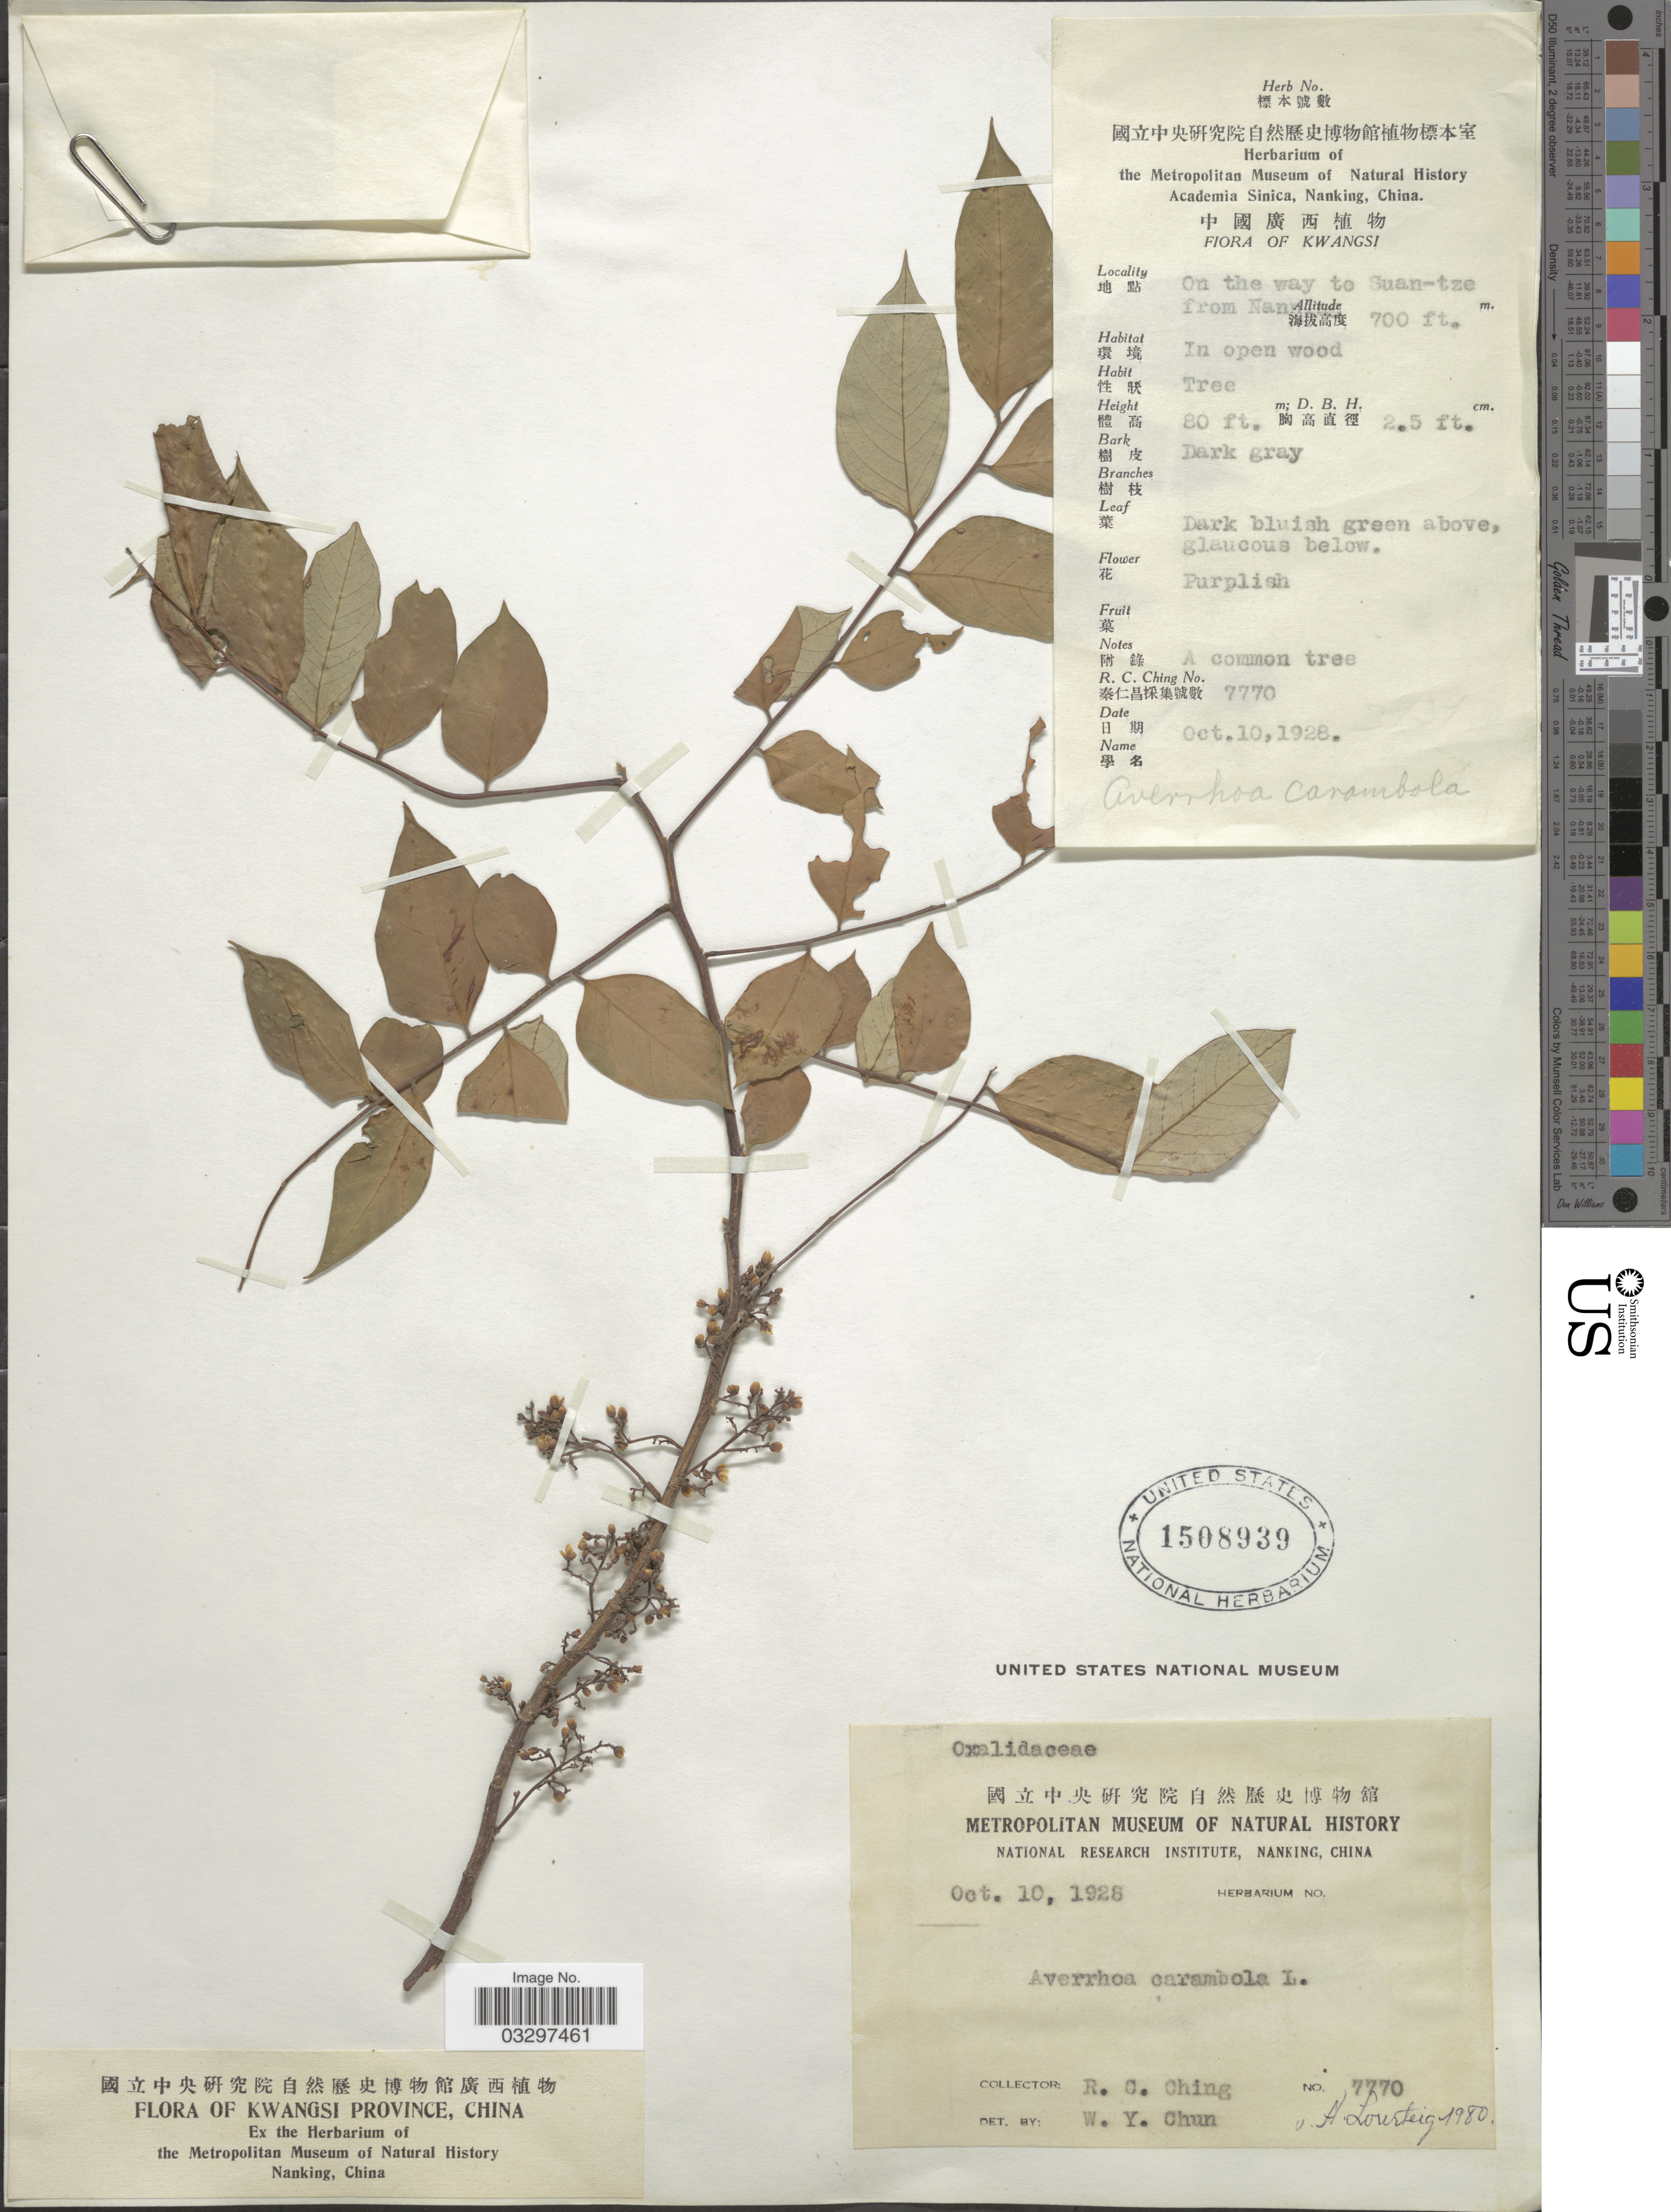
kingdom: Plantae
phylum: Tracheophyta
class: Magnoliopsida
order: Oxalidales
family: Oxalidaceae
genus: Averrhoa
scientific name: Averrhoa carambola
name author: L.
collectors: R. C. Ching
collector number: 7770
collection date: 1928-10-10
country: China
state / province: Guangxi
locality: Kwangsi Province. On the way to Suan-tze from Nan [illegible text].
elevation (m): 213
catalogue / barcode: US 1508939